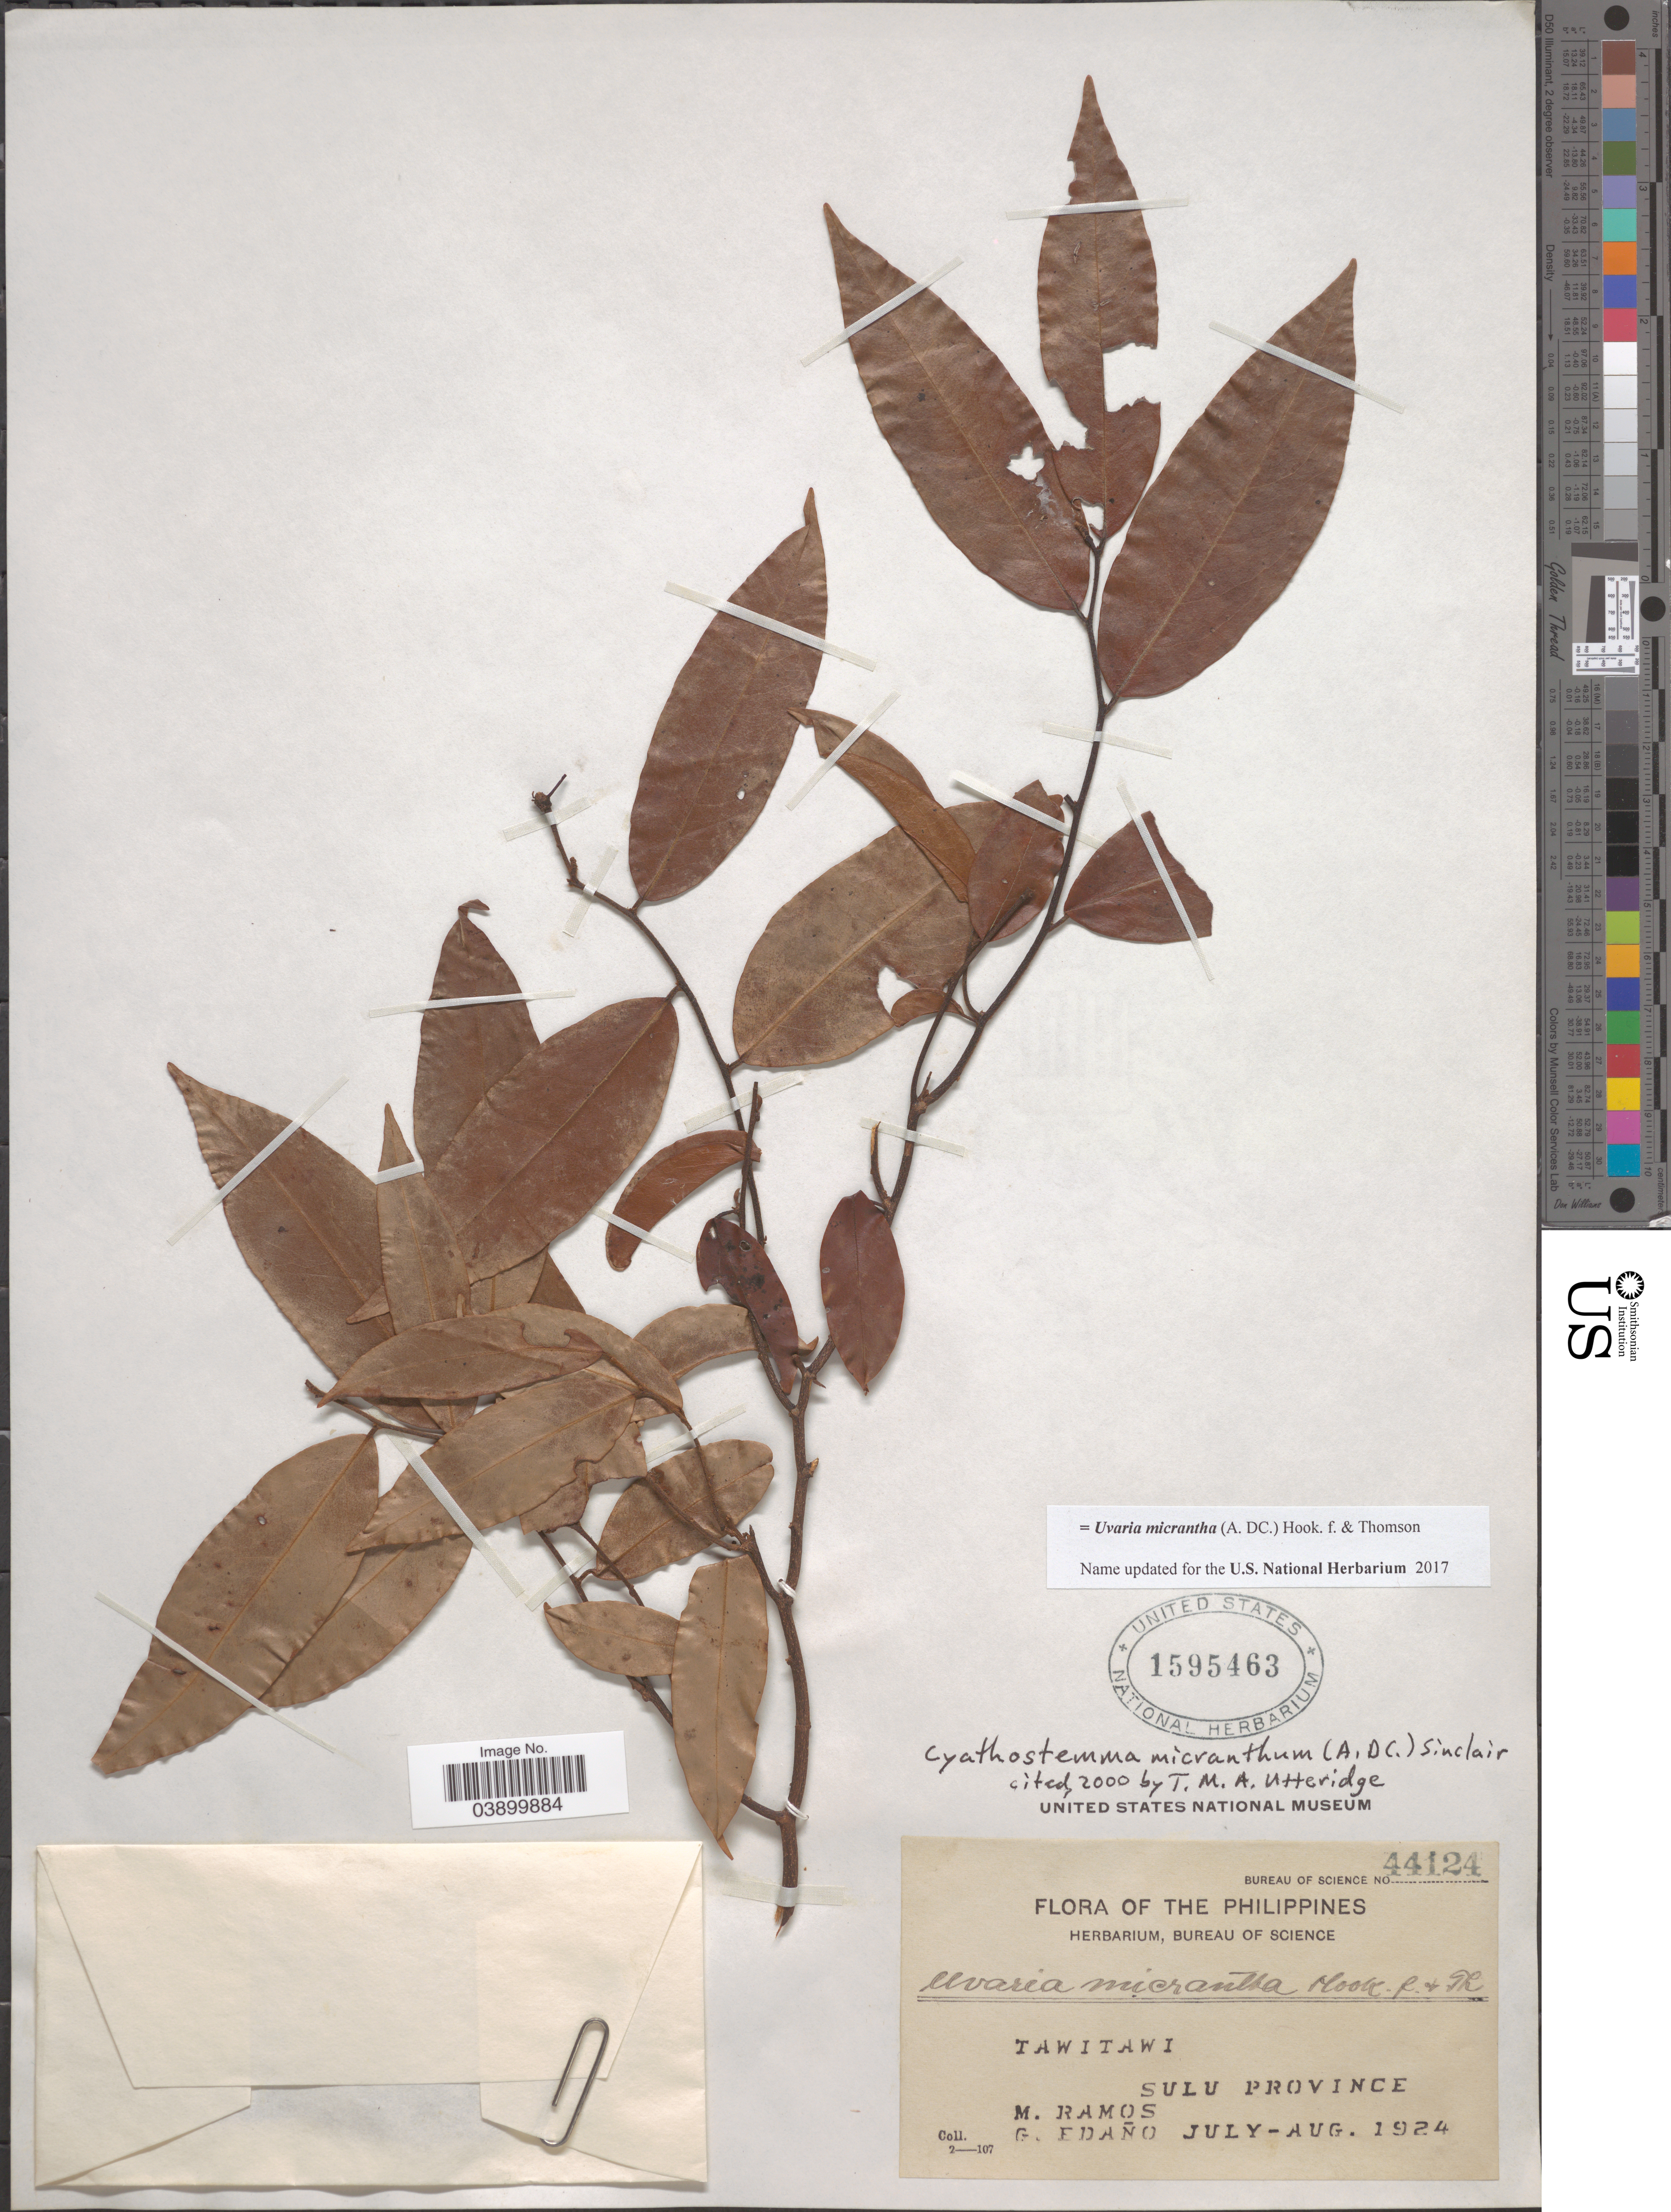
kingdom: Plantae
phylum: Tracheophyta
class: Magnoliopsida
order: Magnoliales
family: Annonaceae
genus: Uvaria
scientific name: Uvaria micrantha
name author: (A. DC.) Hook. f. & Thomson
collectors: M. Ramos & G. Edaño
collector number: Bureau of Science 44124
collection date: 1924-07/1924-08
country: Philippines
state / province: Muslim Mindanao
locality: Tawitawi. Sulu Province.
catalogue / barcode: US 1595463